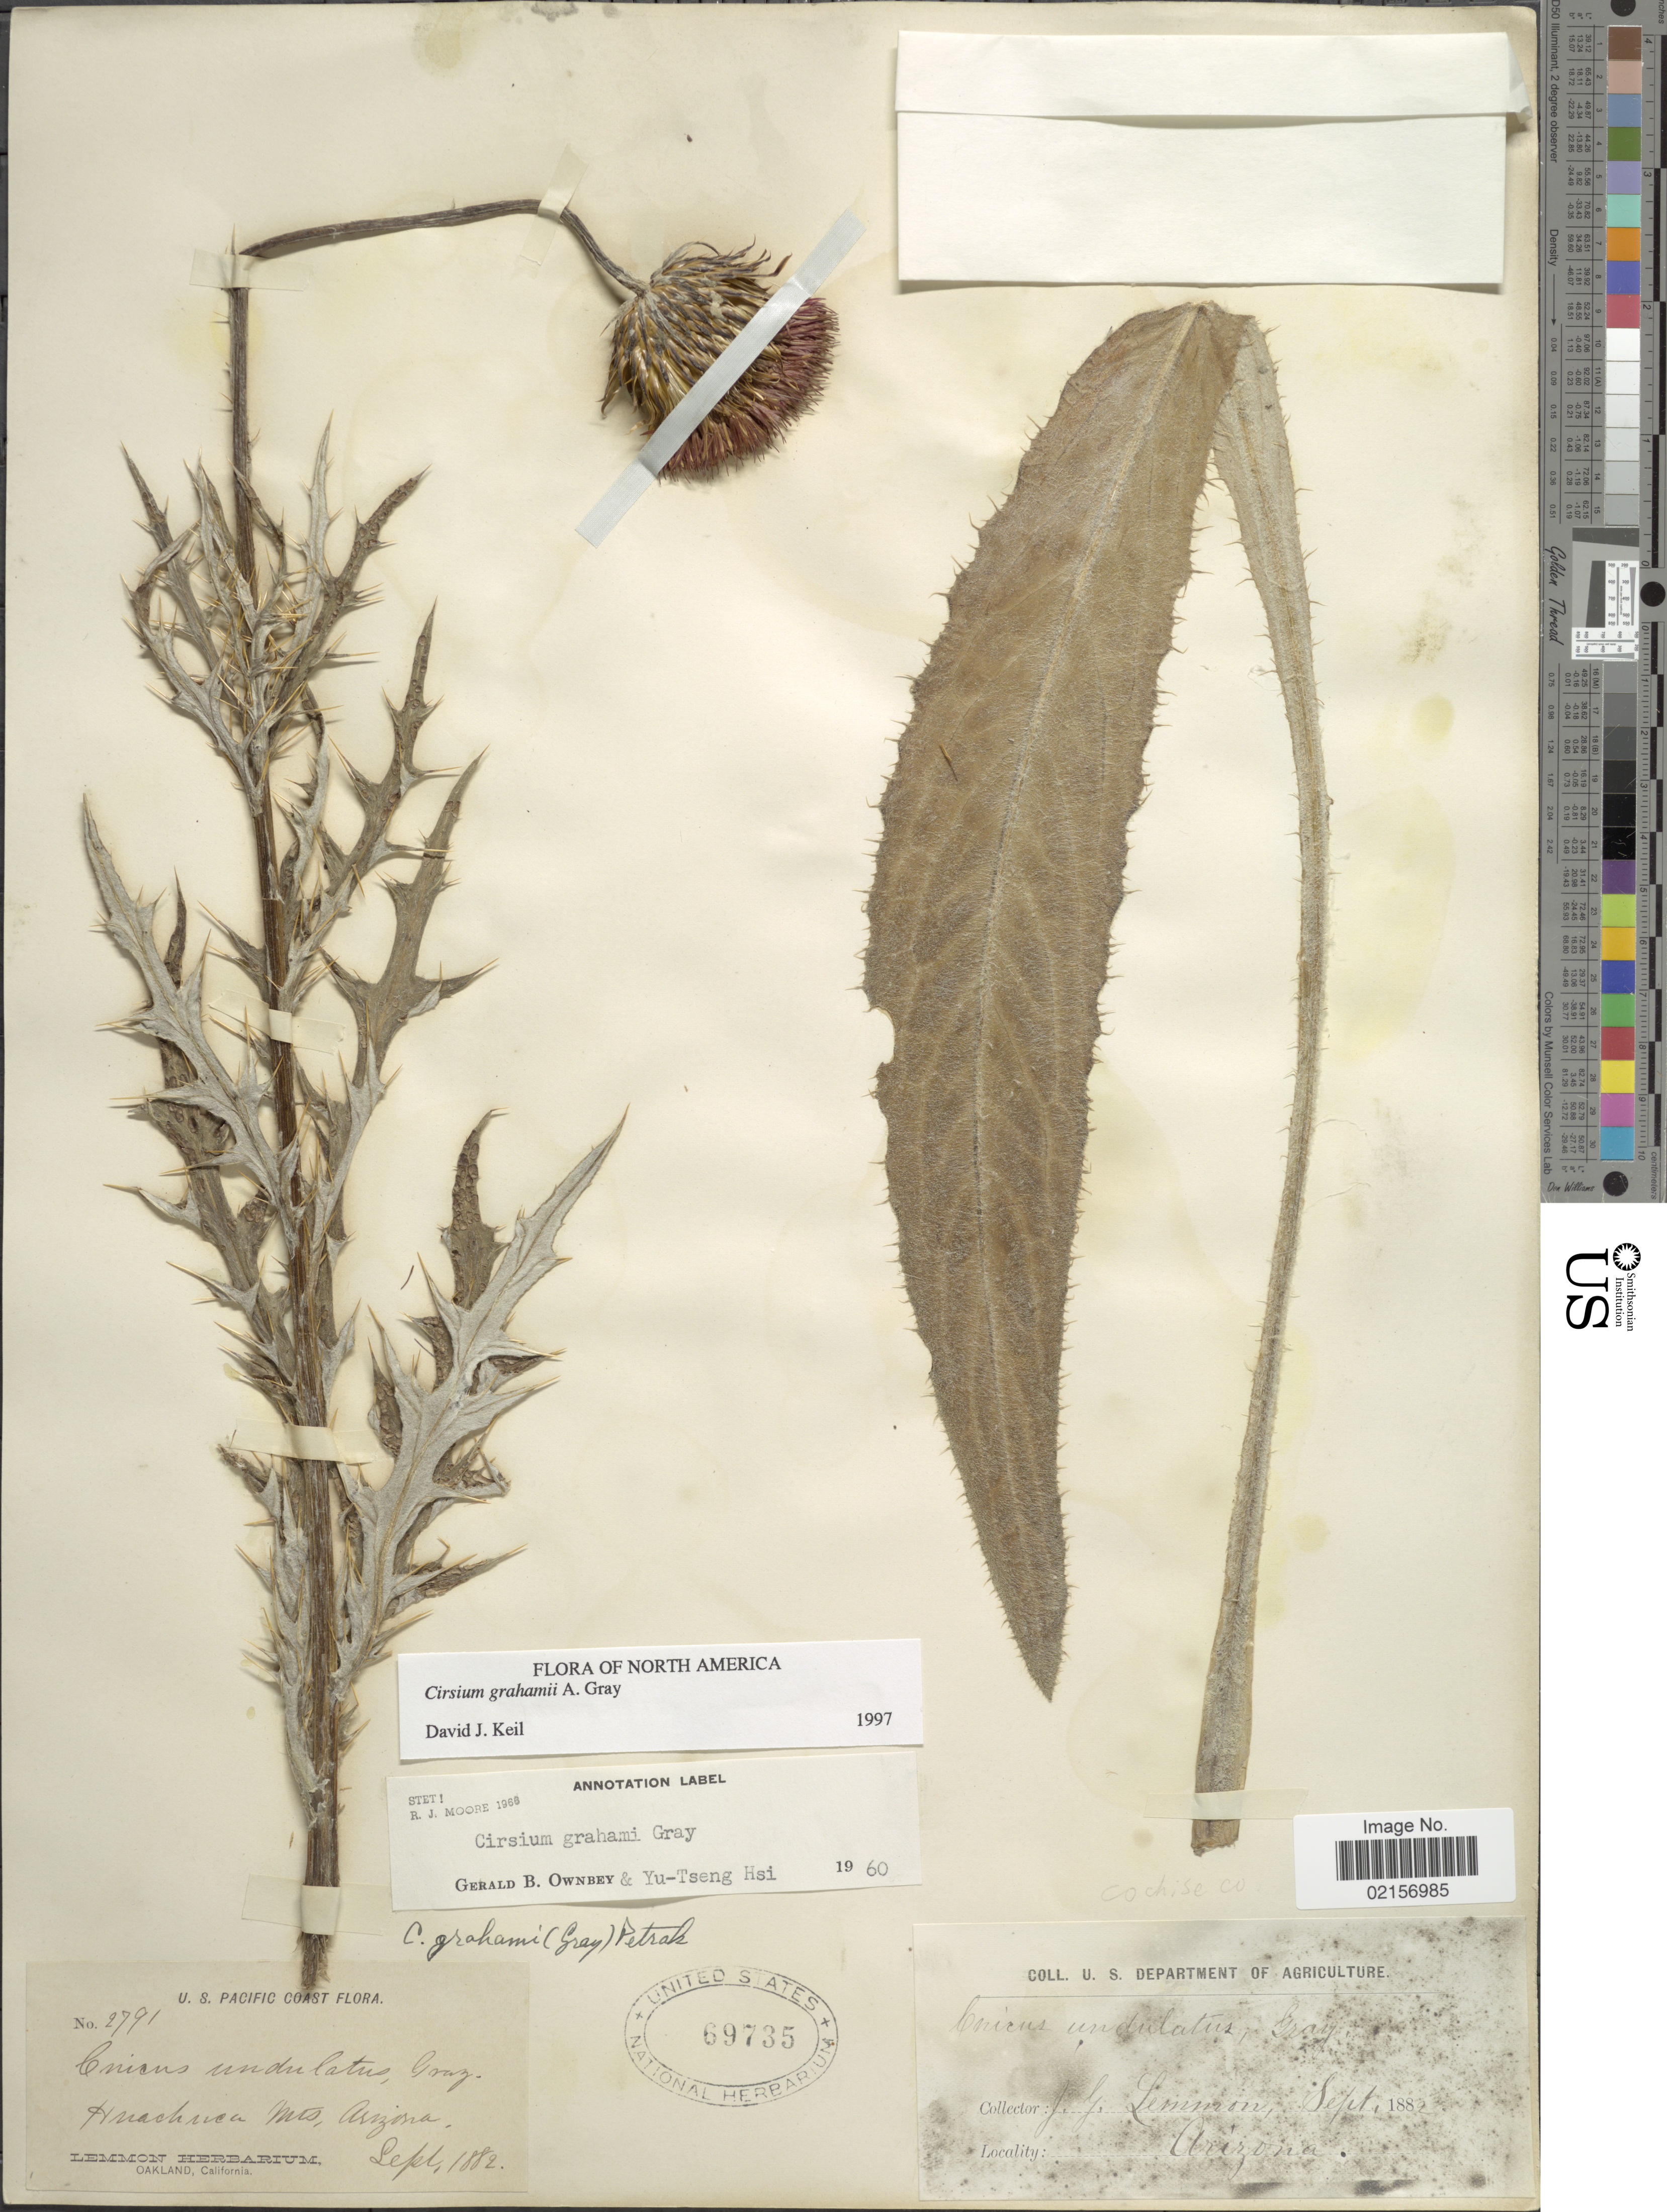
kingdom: Plantae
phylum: Tracheophyta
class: Magnoliopsida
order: Asterales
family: Asteraceae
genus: Cirsium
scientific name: Cirsium grahamii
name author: A. Gray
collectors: J. Lemmon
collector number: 2791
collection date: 1882-09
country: United States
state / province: Arizona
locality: Huachuca Mts.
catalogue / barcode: US 69735